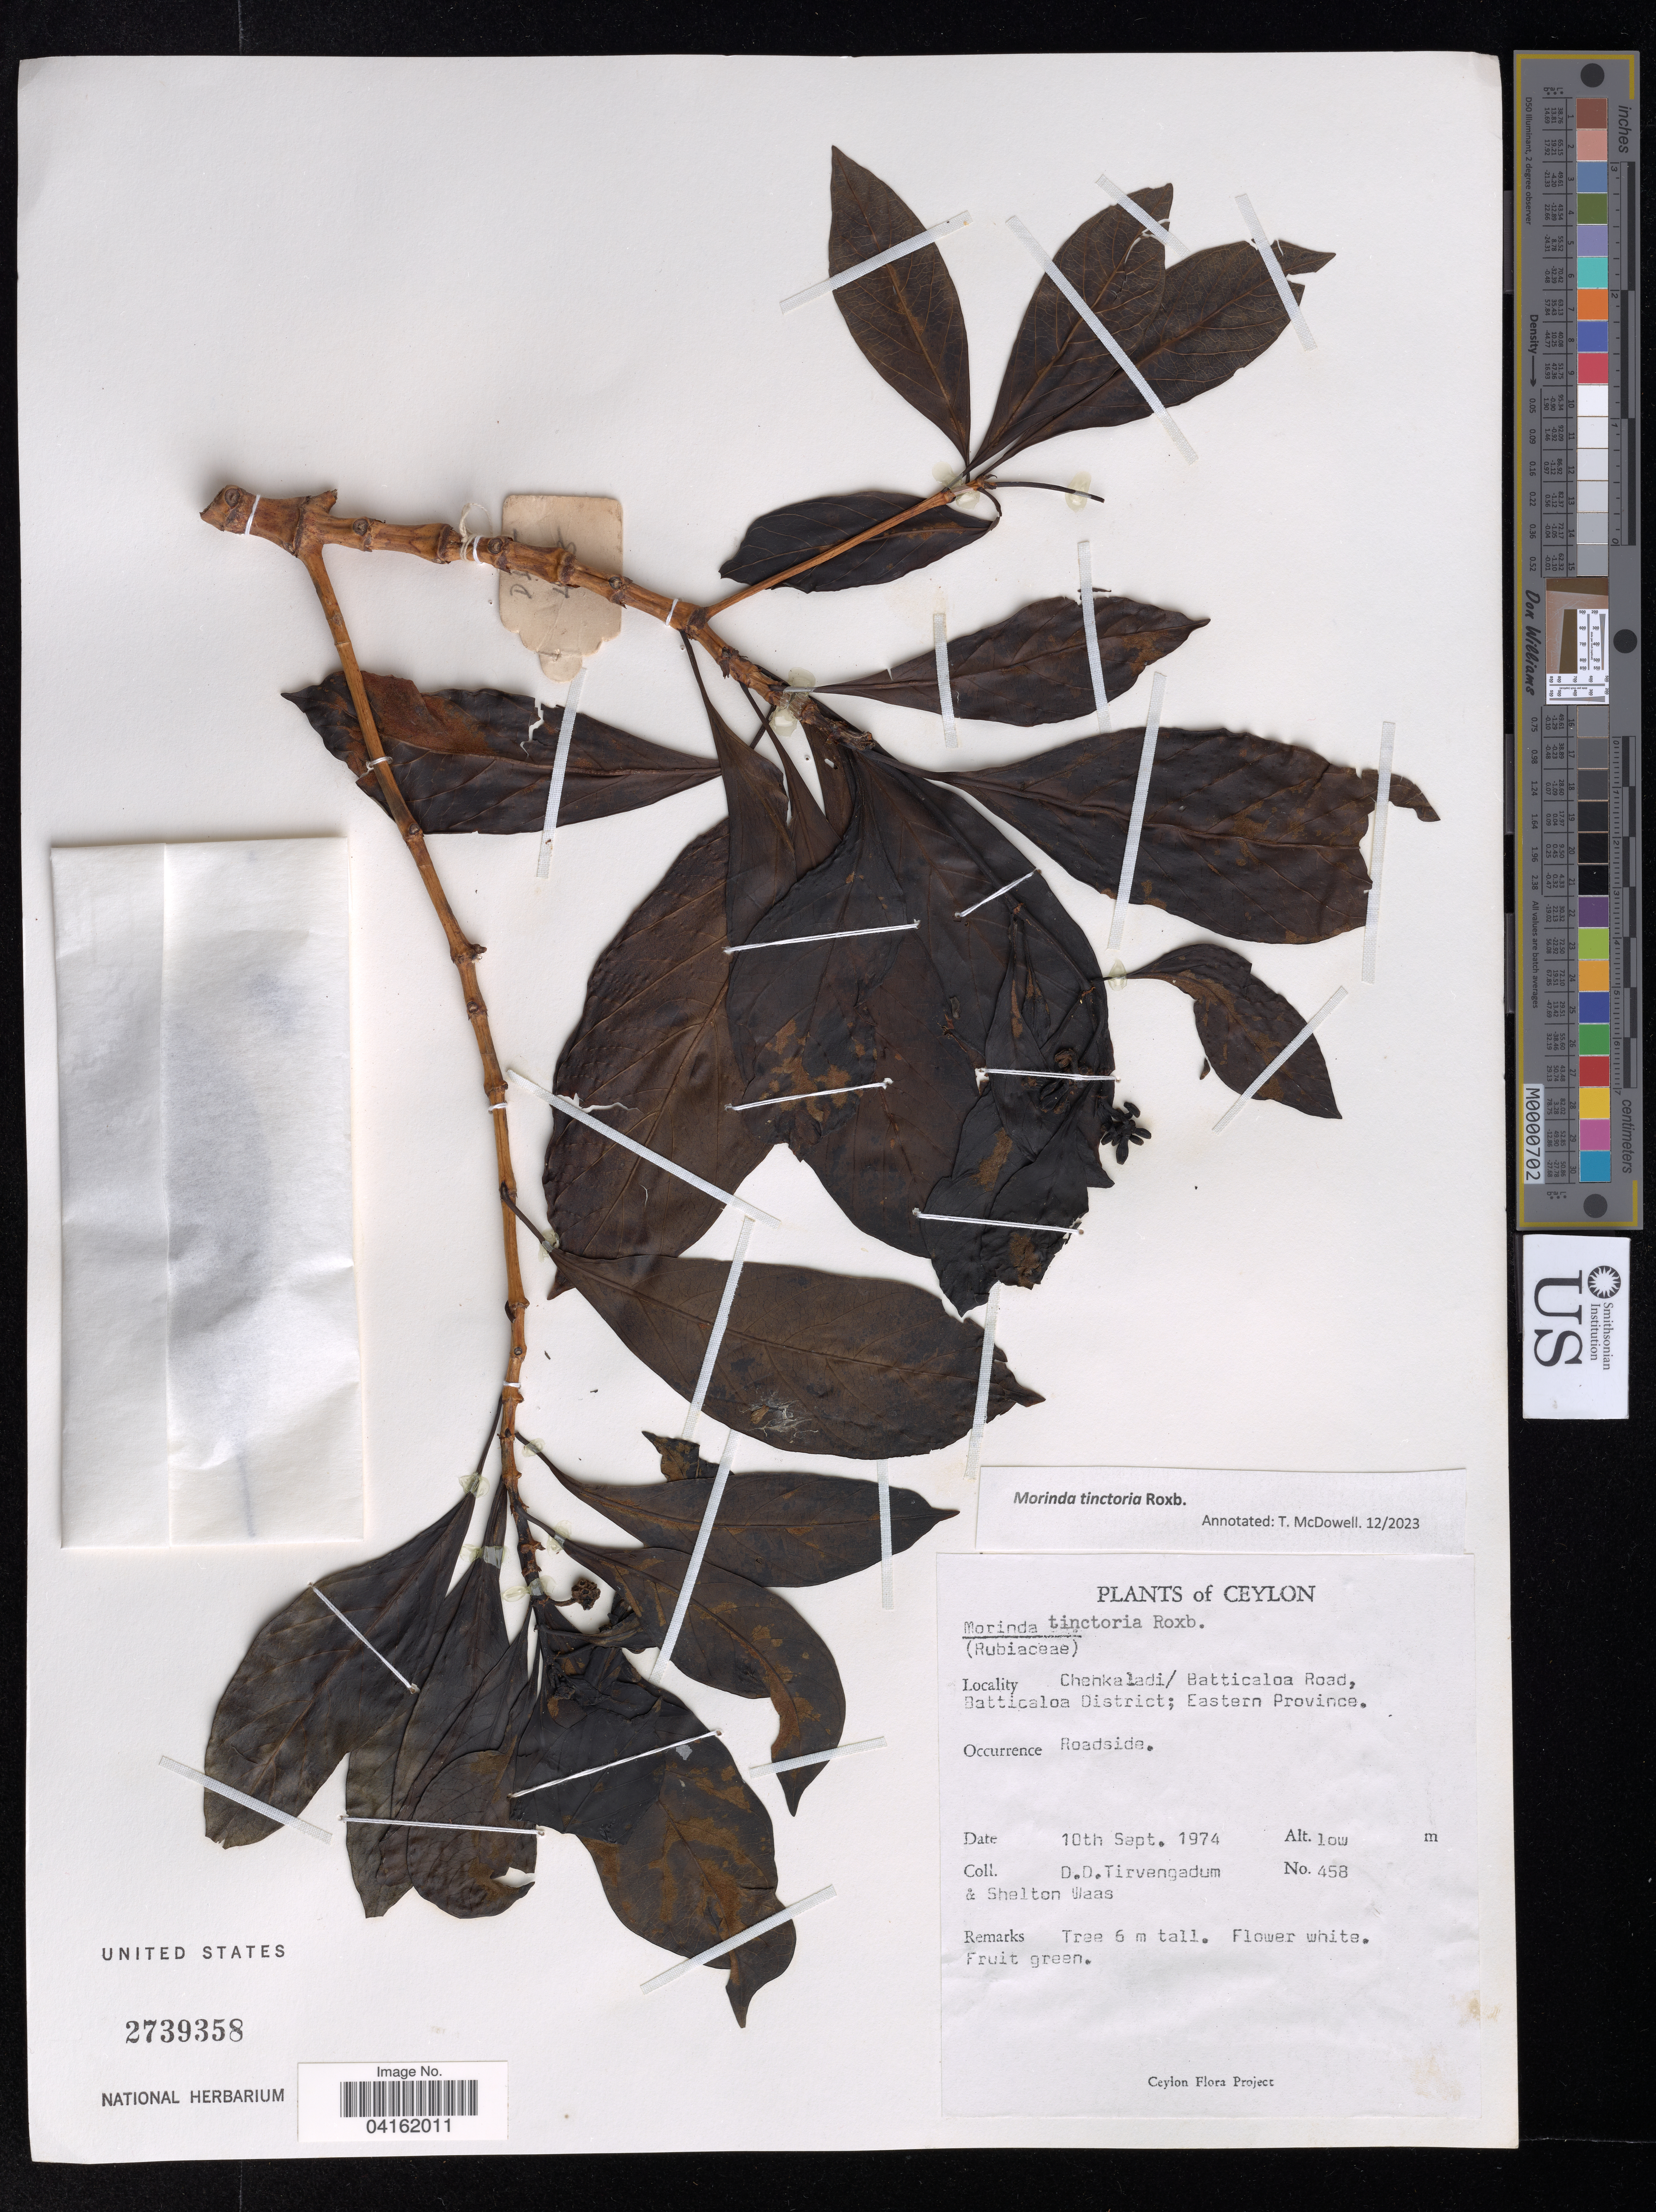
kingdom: Plantae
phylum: Tracheophyta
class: Magnoliopsida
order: Gentianales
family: Rubiaceae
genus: Morinda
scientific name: Morinda tinctoria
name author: Roxb.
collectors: D. Tirvengadum & S. Waas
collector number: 458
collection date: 1974-09-10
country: Sri Lanka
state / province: Central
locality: Ceylon. Chehkaladi/Batticaloa Road, Batticaloa District; Eastern Province.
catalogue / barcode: US 2739358